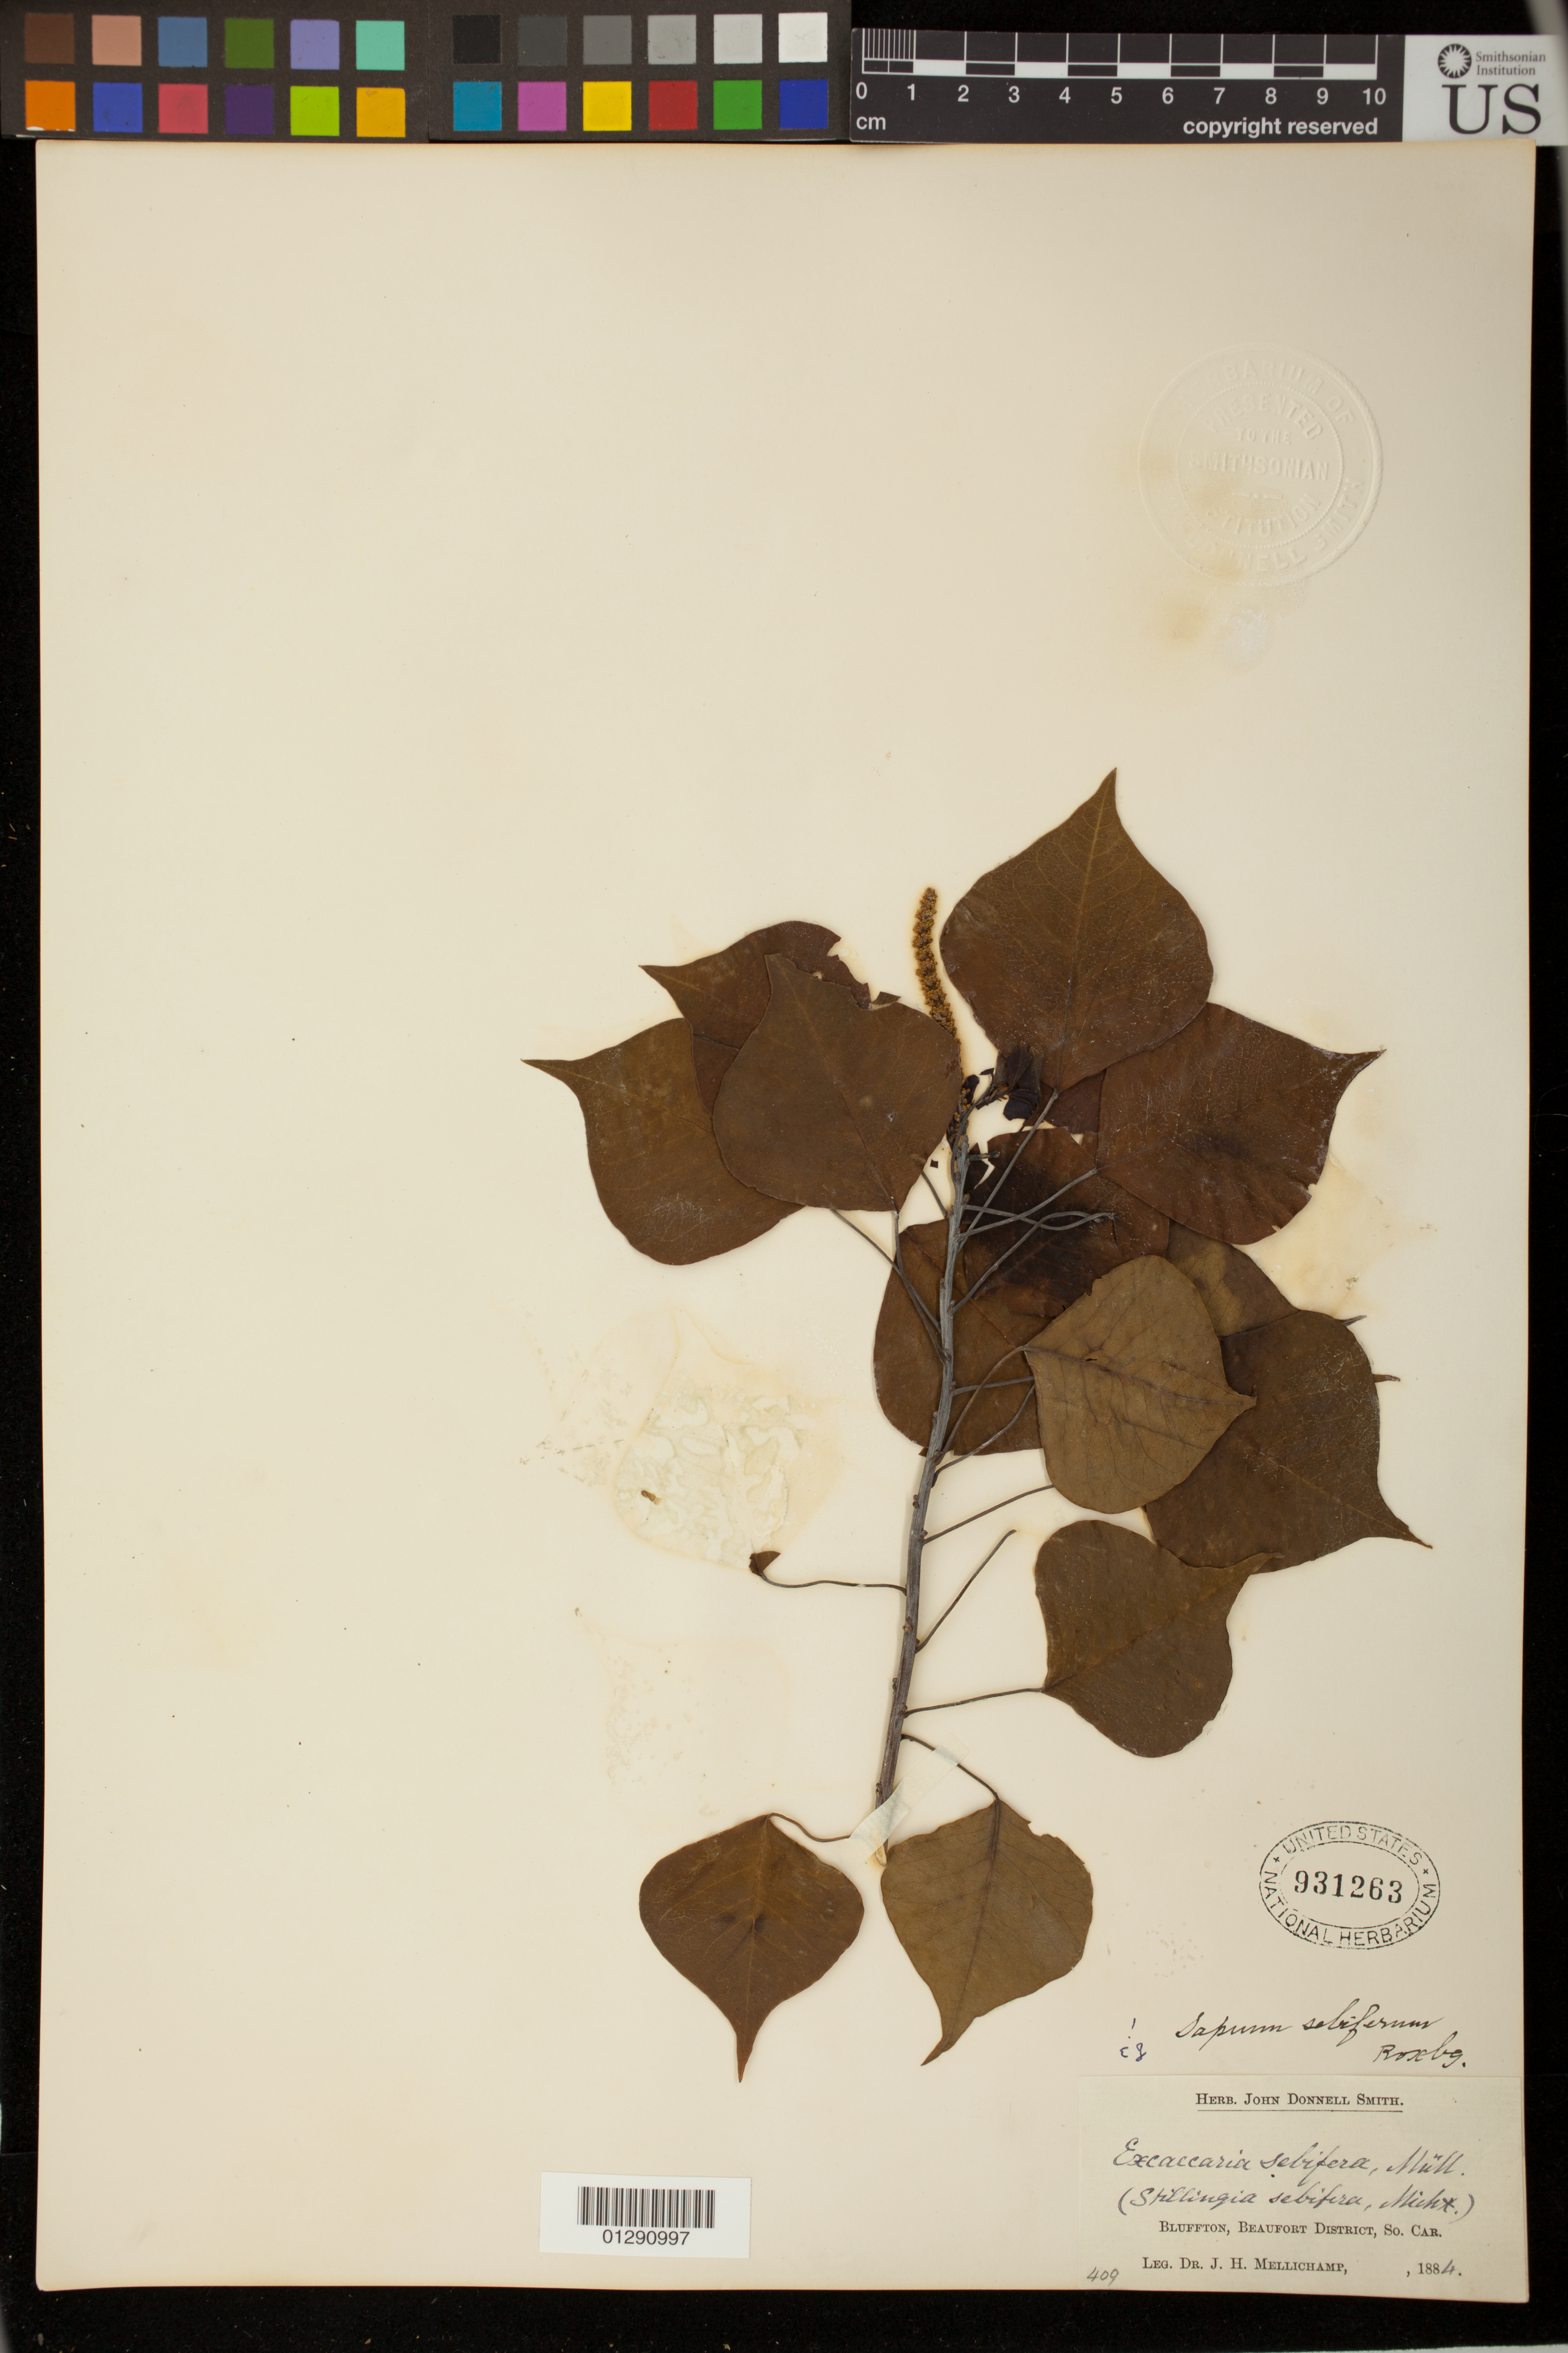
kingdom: Plantae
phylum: Tracheophyta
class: Magnoliopsida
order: Malpighiales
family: Euphorbiaceae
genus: Sapium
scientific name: Sapium sebiferum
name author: (L.) Roxb.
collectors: J. H. Mellichamp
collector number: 409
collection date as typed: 1884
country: United States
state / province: South Carolina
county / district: Beaufort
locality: Bluffton.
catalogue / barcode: US 931263